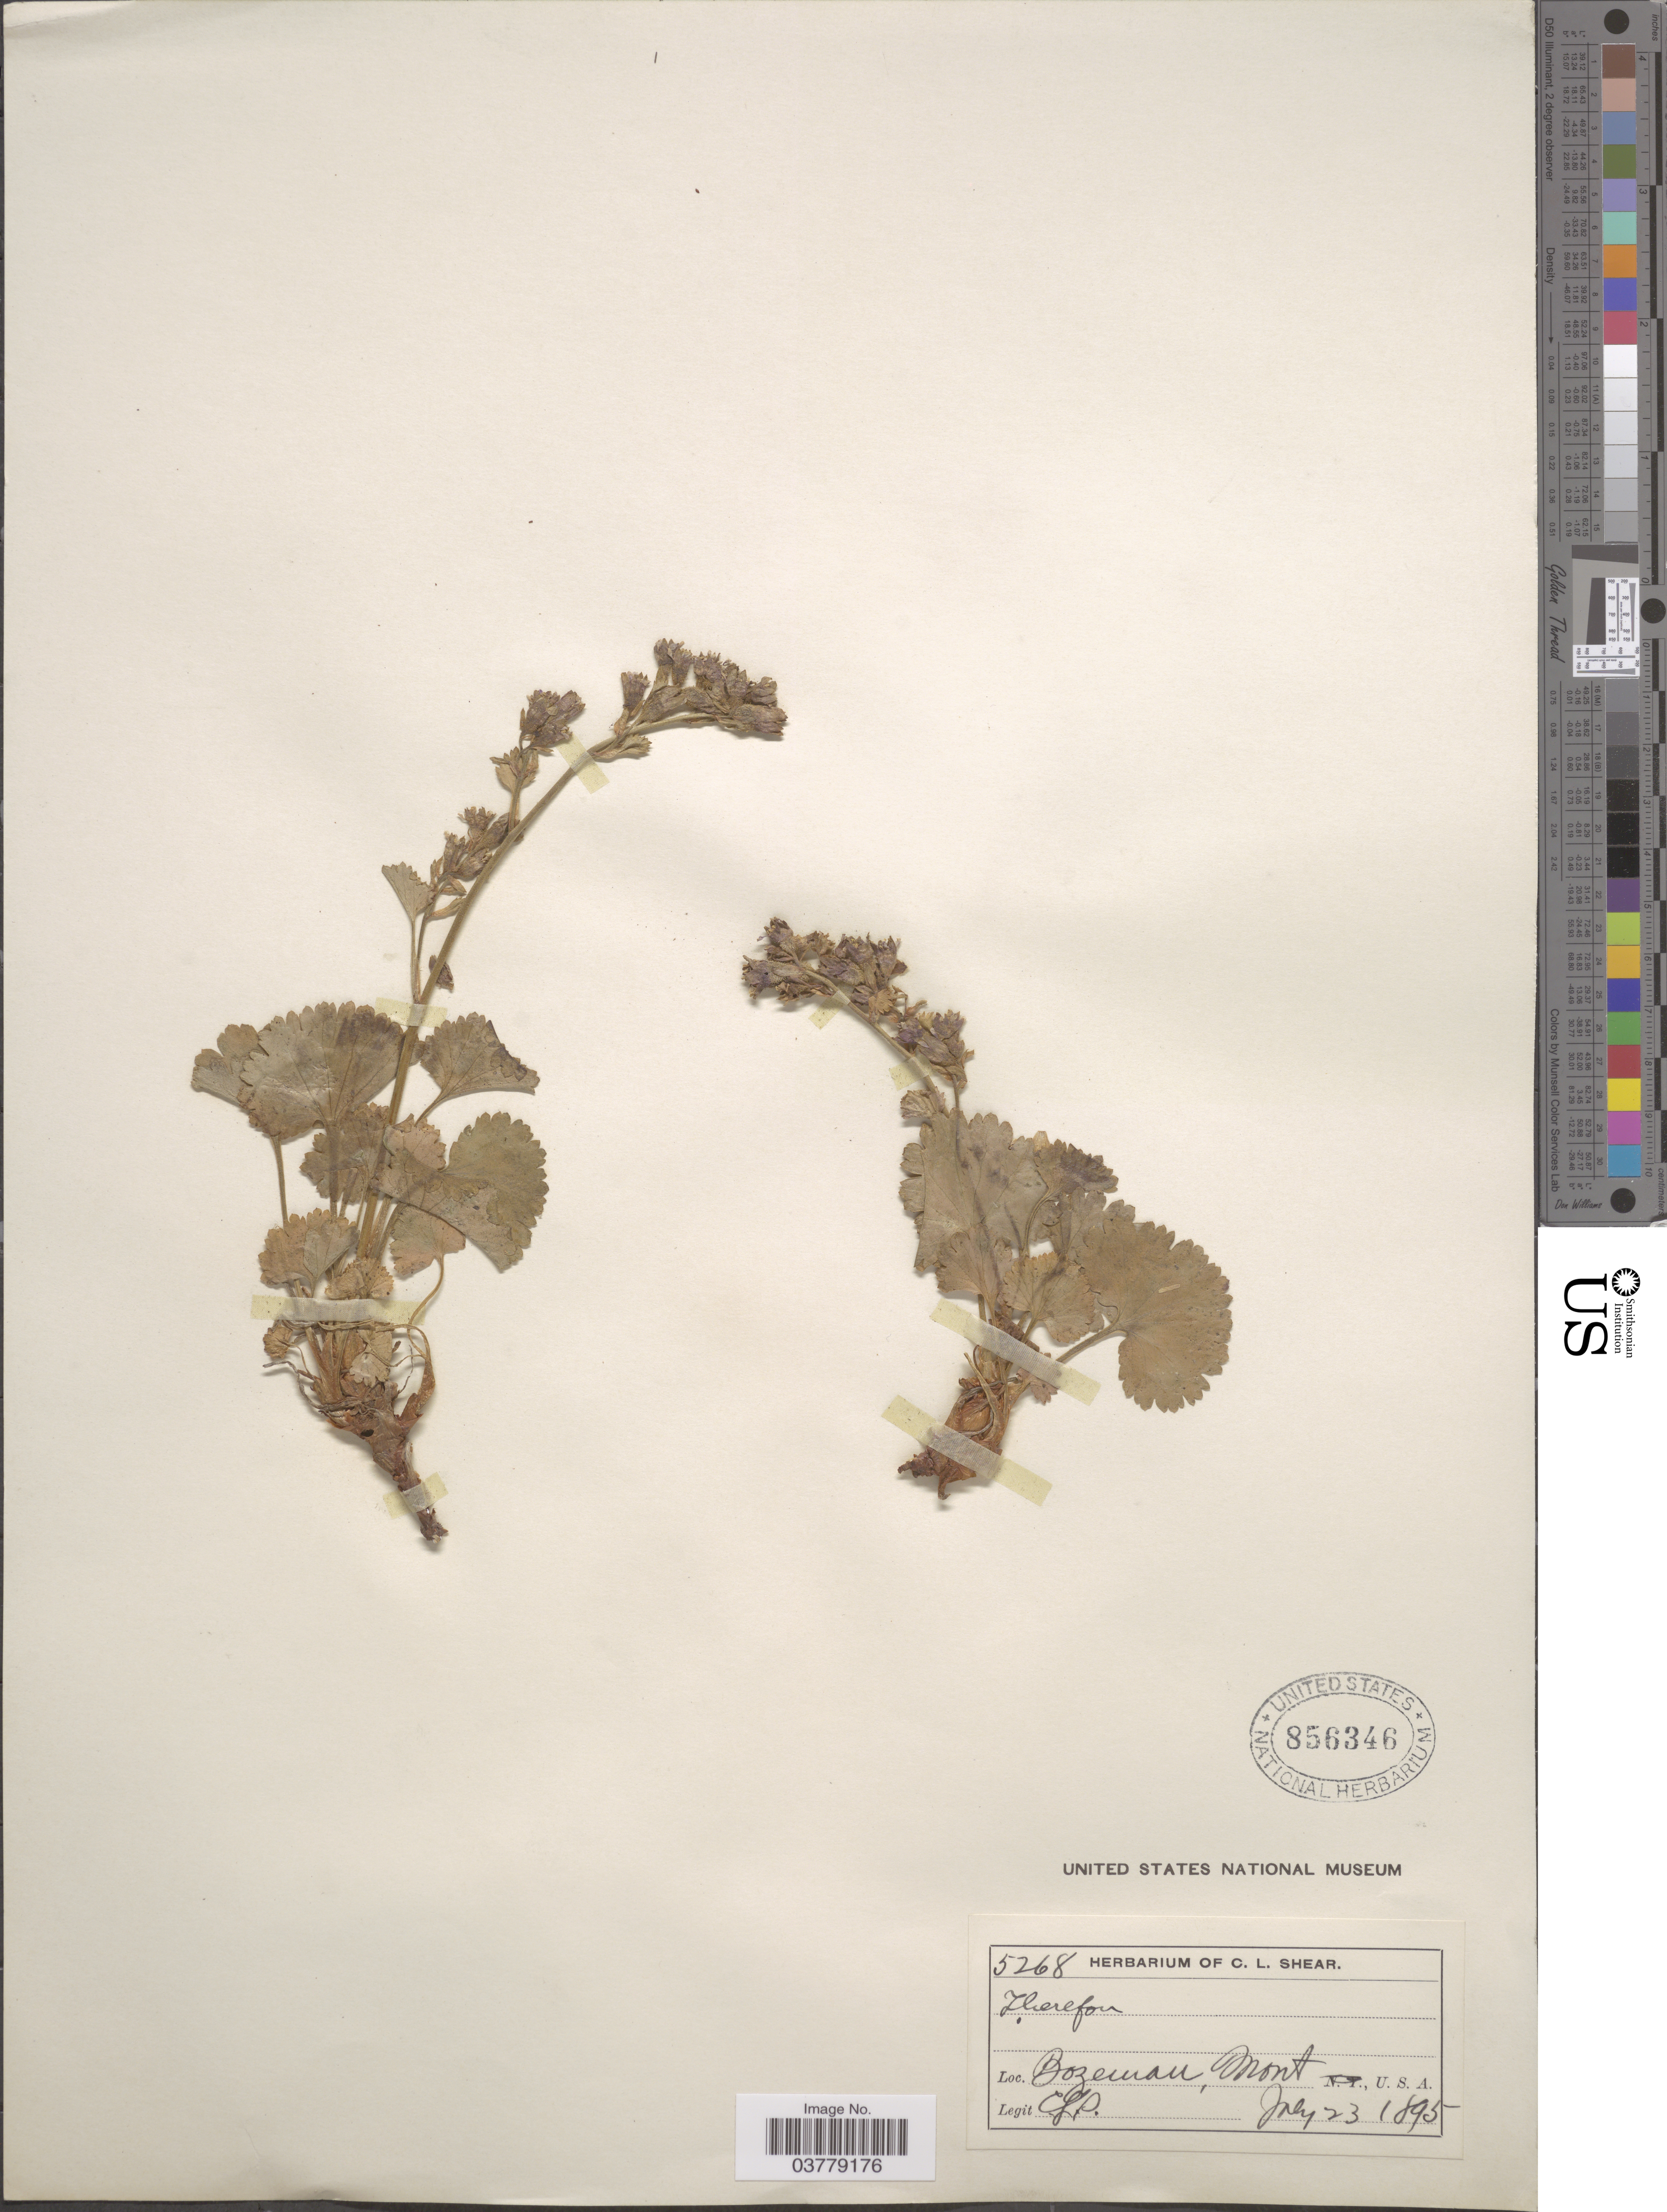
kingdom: Plantae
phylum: Tracheophyta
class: Magnoliopsida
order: Saxifragales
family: Saxifragaceae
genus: Telesonix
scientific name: Telesonix heucheriformis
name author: (Rydb.) Rydb.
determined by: Strong, M. T., (US), Smithsonian Institution - National Museum of Natural History (UNITED STATES)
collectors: C. L. Shear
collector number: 5268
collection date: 1895-07-23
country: United States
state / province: Montana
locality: Bozeman.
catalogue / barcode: US 856346